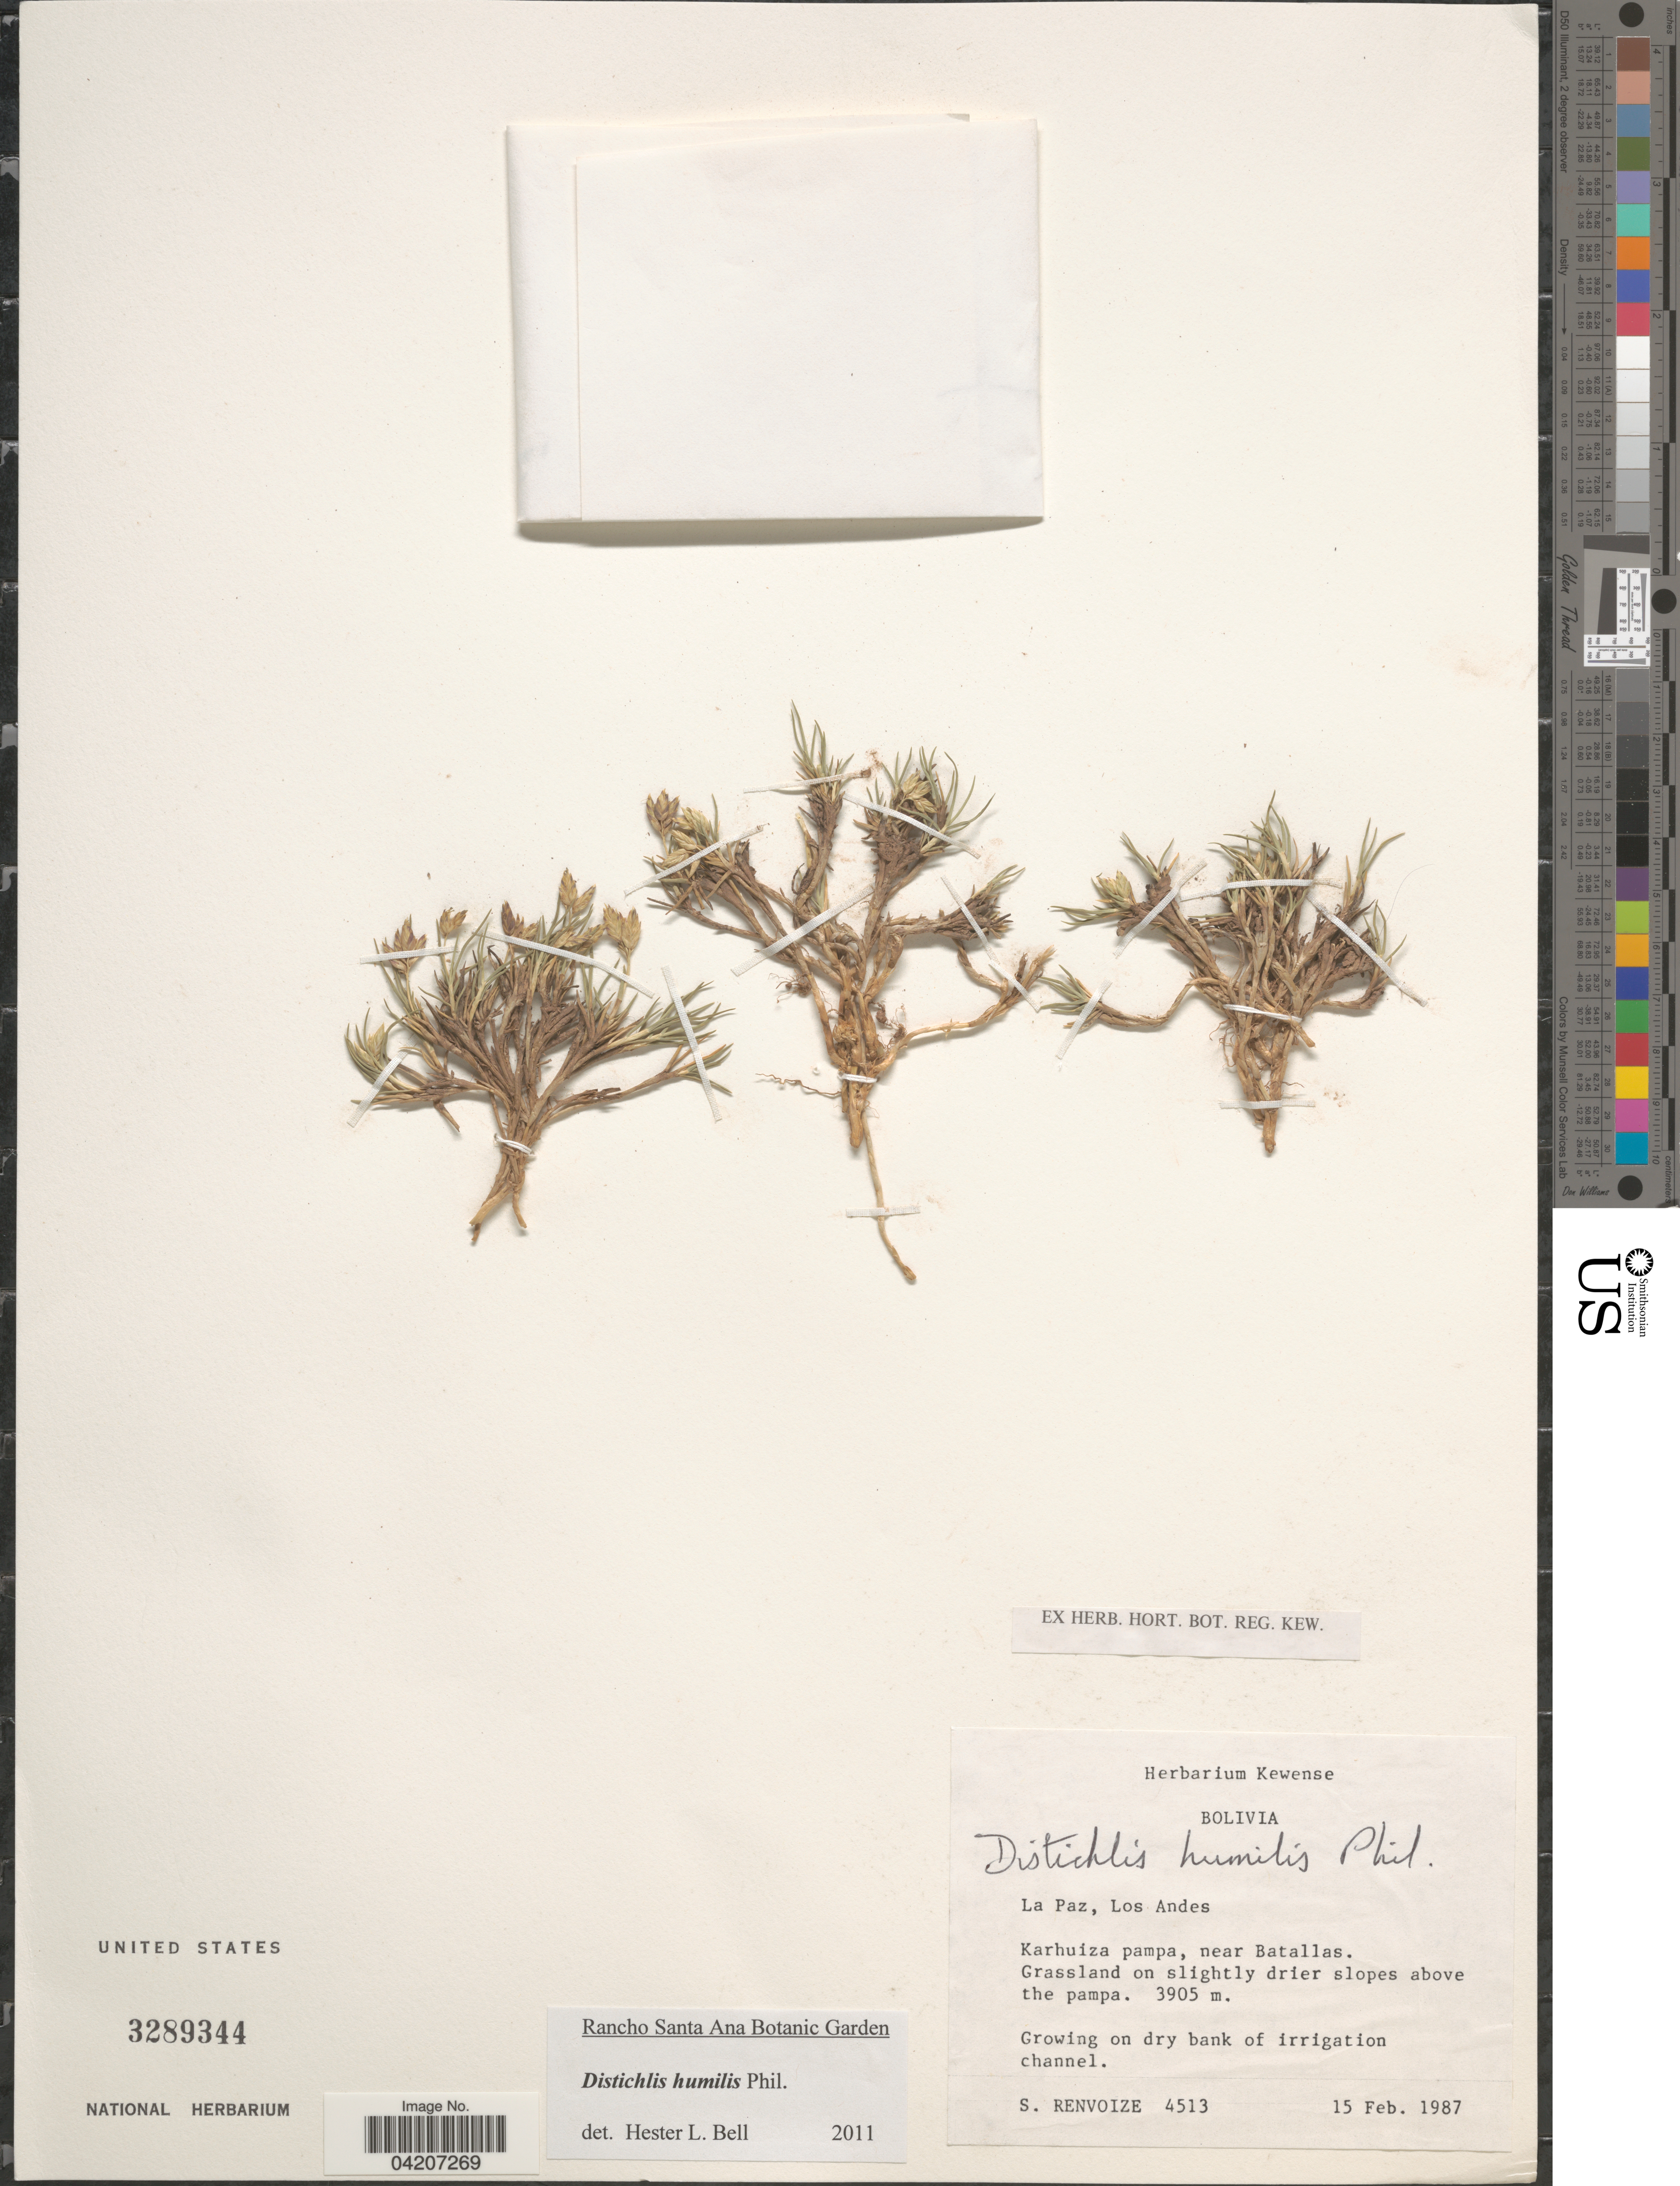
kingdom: Plantae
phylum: Tracheophyta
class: Liliopsida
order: Poales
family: Poaceae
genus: Distichlis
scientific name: Distichlis humilis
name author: Phil.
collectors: S. A. Renvoize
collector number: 4513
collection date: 1987-02-15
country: Bolivia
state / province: La Paz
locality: Los Andes. Karhuiza pampa, near Batallas. Grassland on slightly drier slopes above the pampa.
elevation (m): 3905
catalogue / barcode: US 3289344